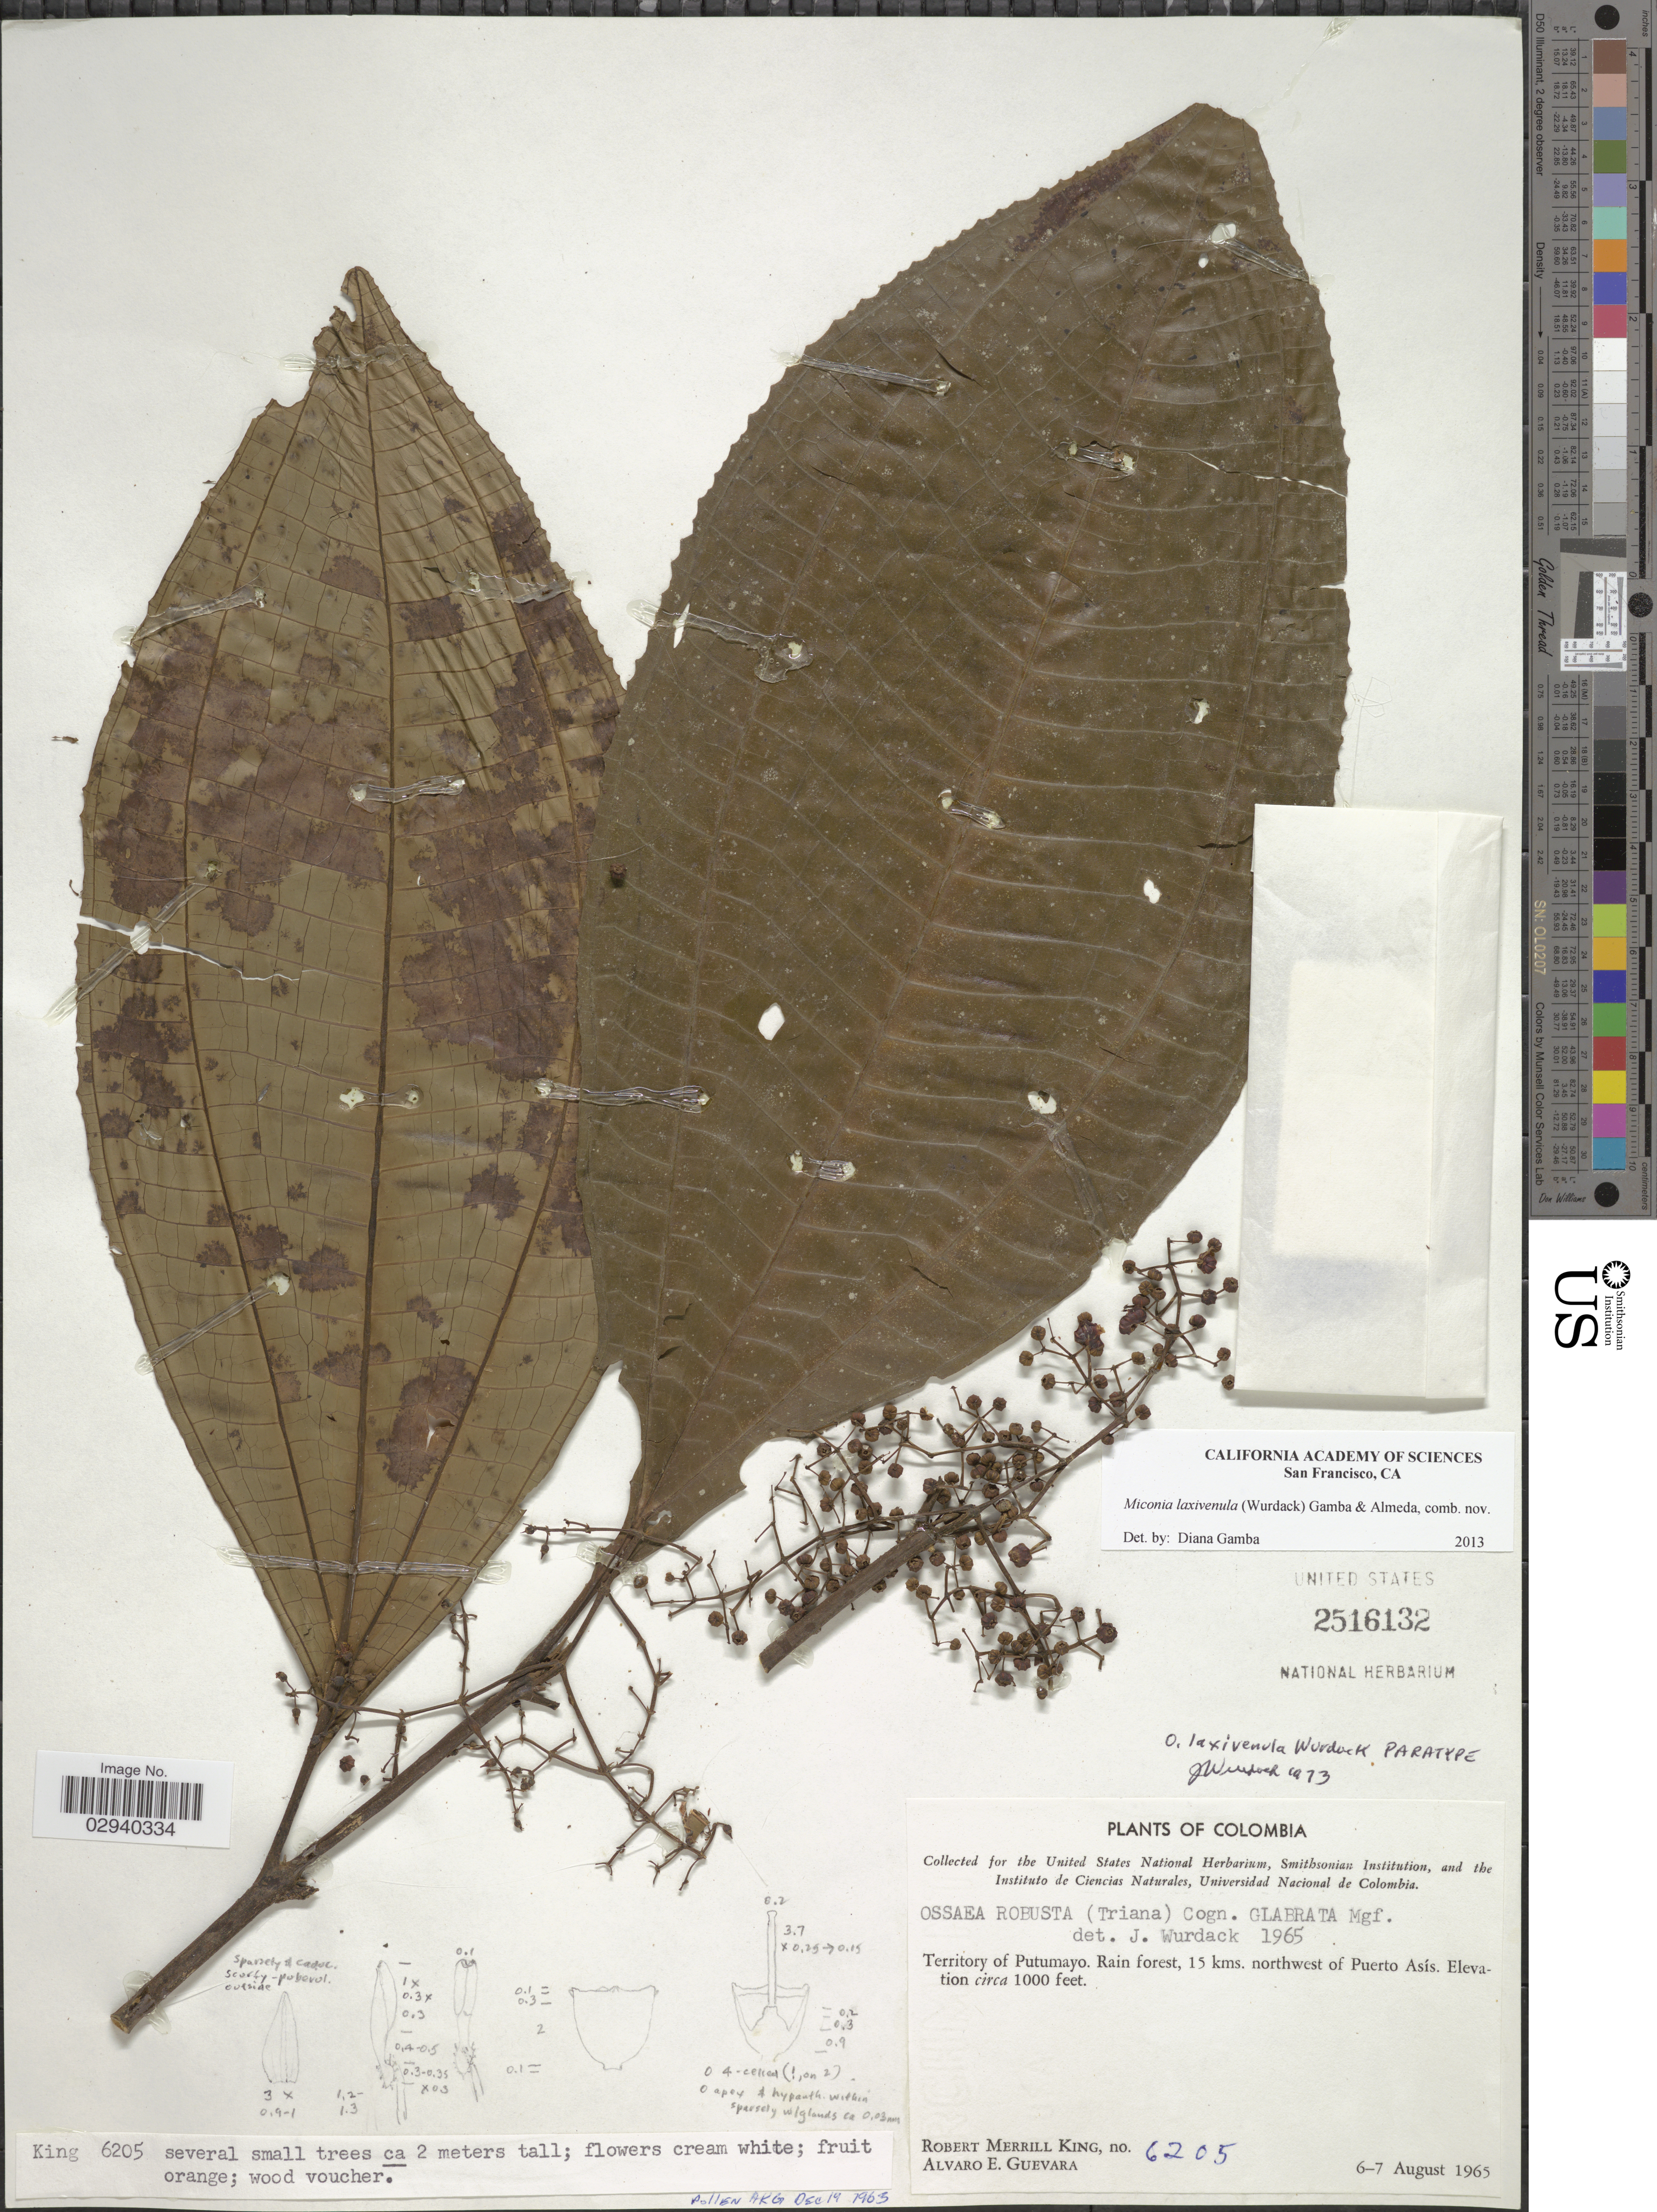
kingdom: Plantae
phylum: Tracheophyta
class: Magnoliopsida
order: Myrtales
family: Melastomataceae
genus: Miconia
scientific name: Miconia laxivenula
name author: (Wurdack) Gamba & Almeda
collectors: R. M. King & A. E. Guevara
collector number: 6205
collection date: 1965-08-06/1965-08-07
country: Colombia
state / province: Putumayo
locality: Territory of Putumayo. Rain forest, 15 kms. northwest of Puerto Asís.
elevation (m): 305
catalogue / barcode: US 2516132